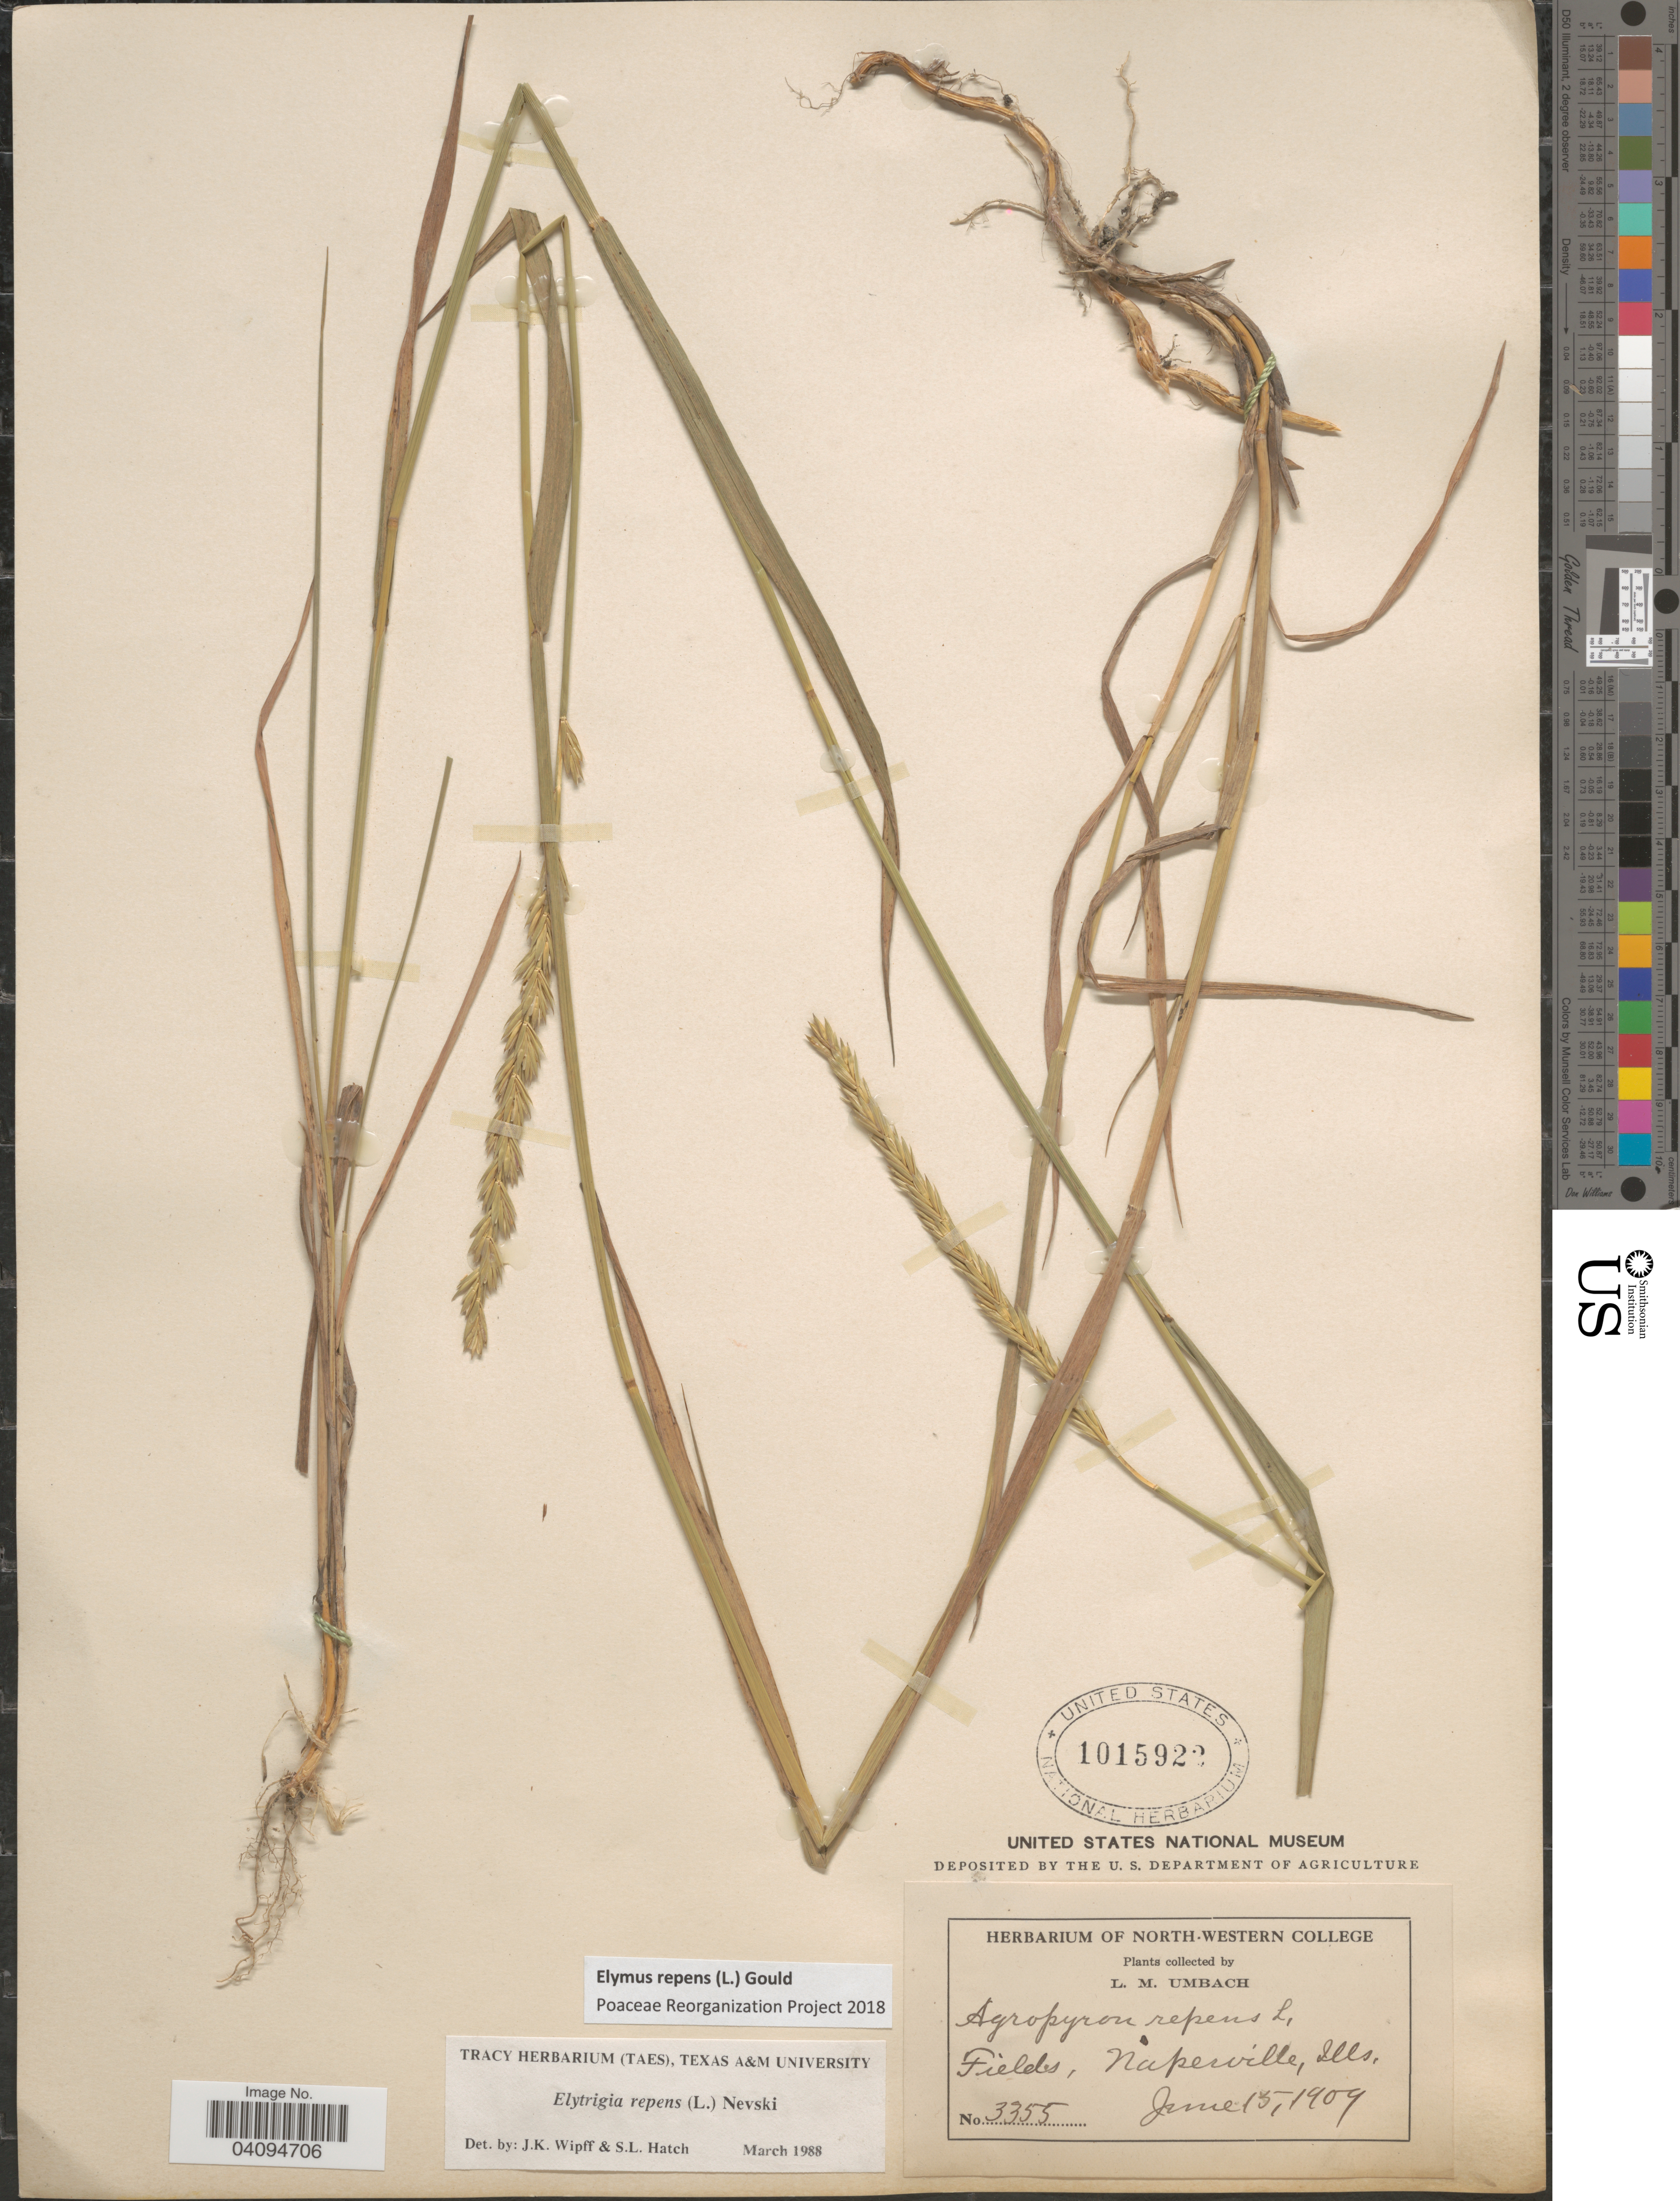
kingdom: Plantae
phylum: Tracheophyta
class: Liliopsida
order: Poales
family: Poaceae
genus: Elymus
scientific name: Elymus repens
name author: (L.) Gould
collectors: L. M. Umbach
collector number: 3355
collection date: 1909-06-15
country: United States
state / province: Illinois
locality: Fields, Naperville.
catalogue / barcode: US 1015922